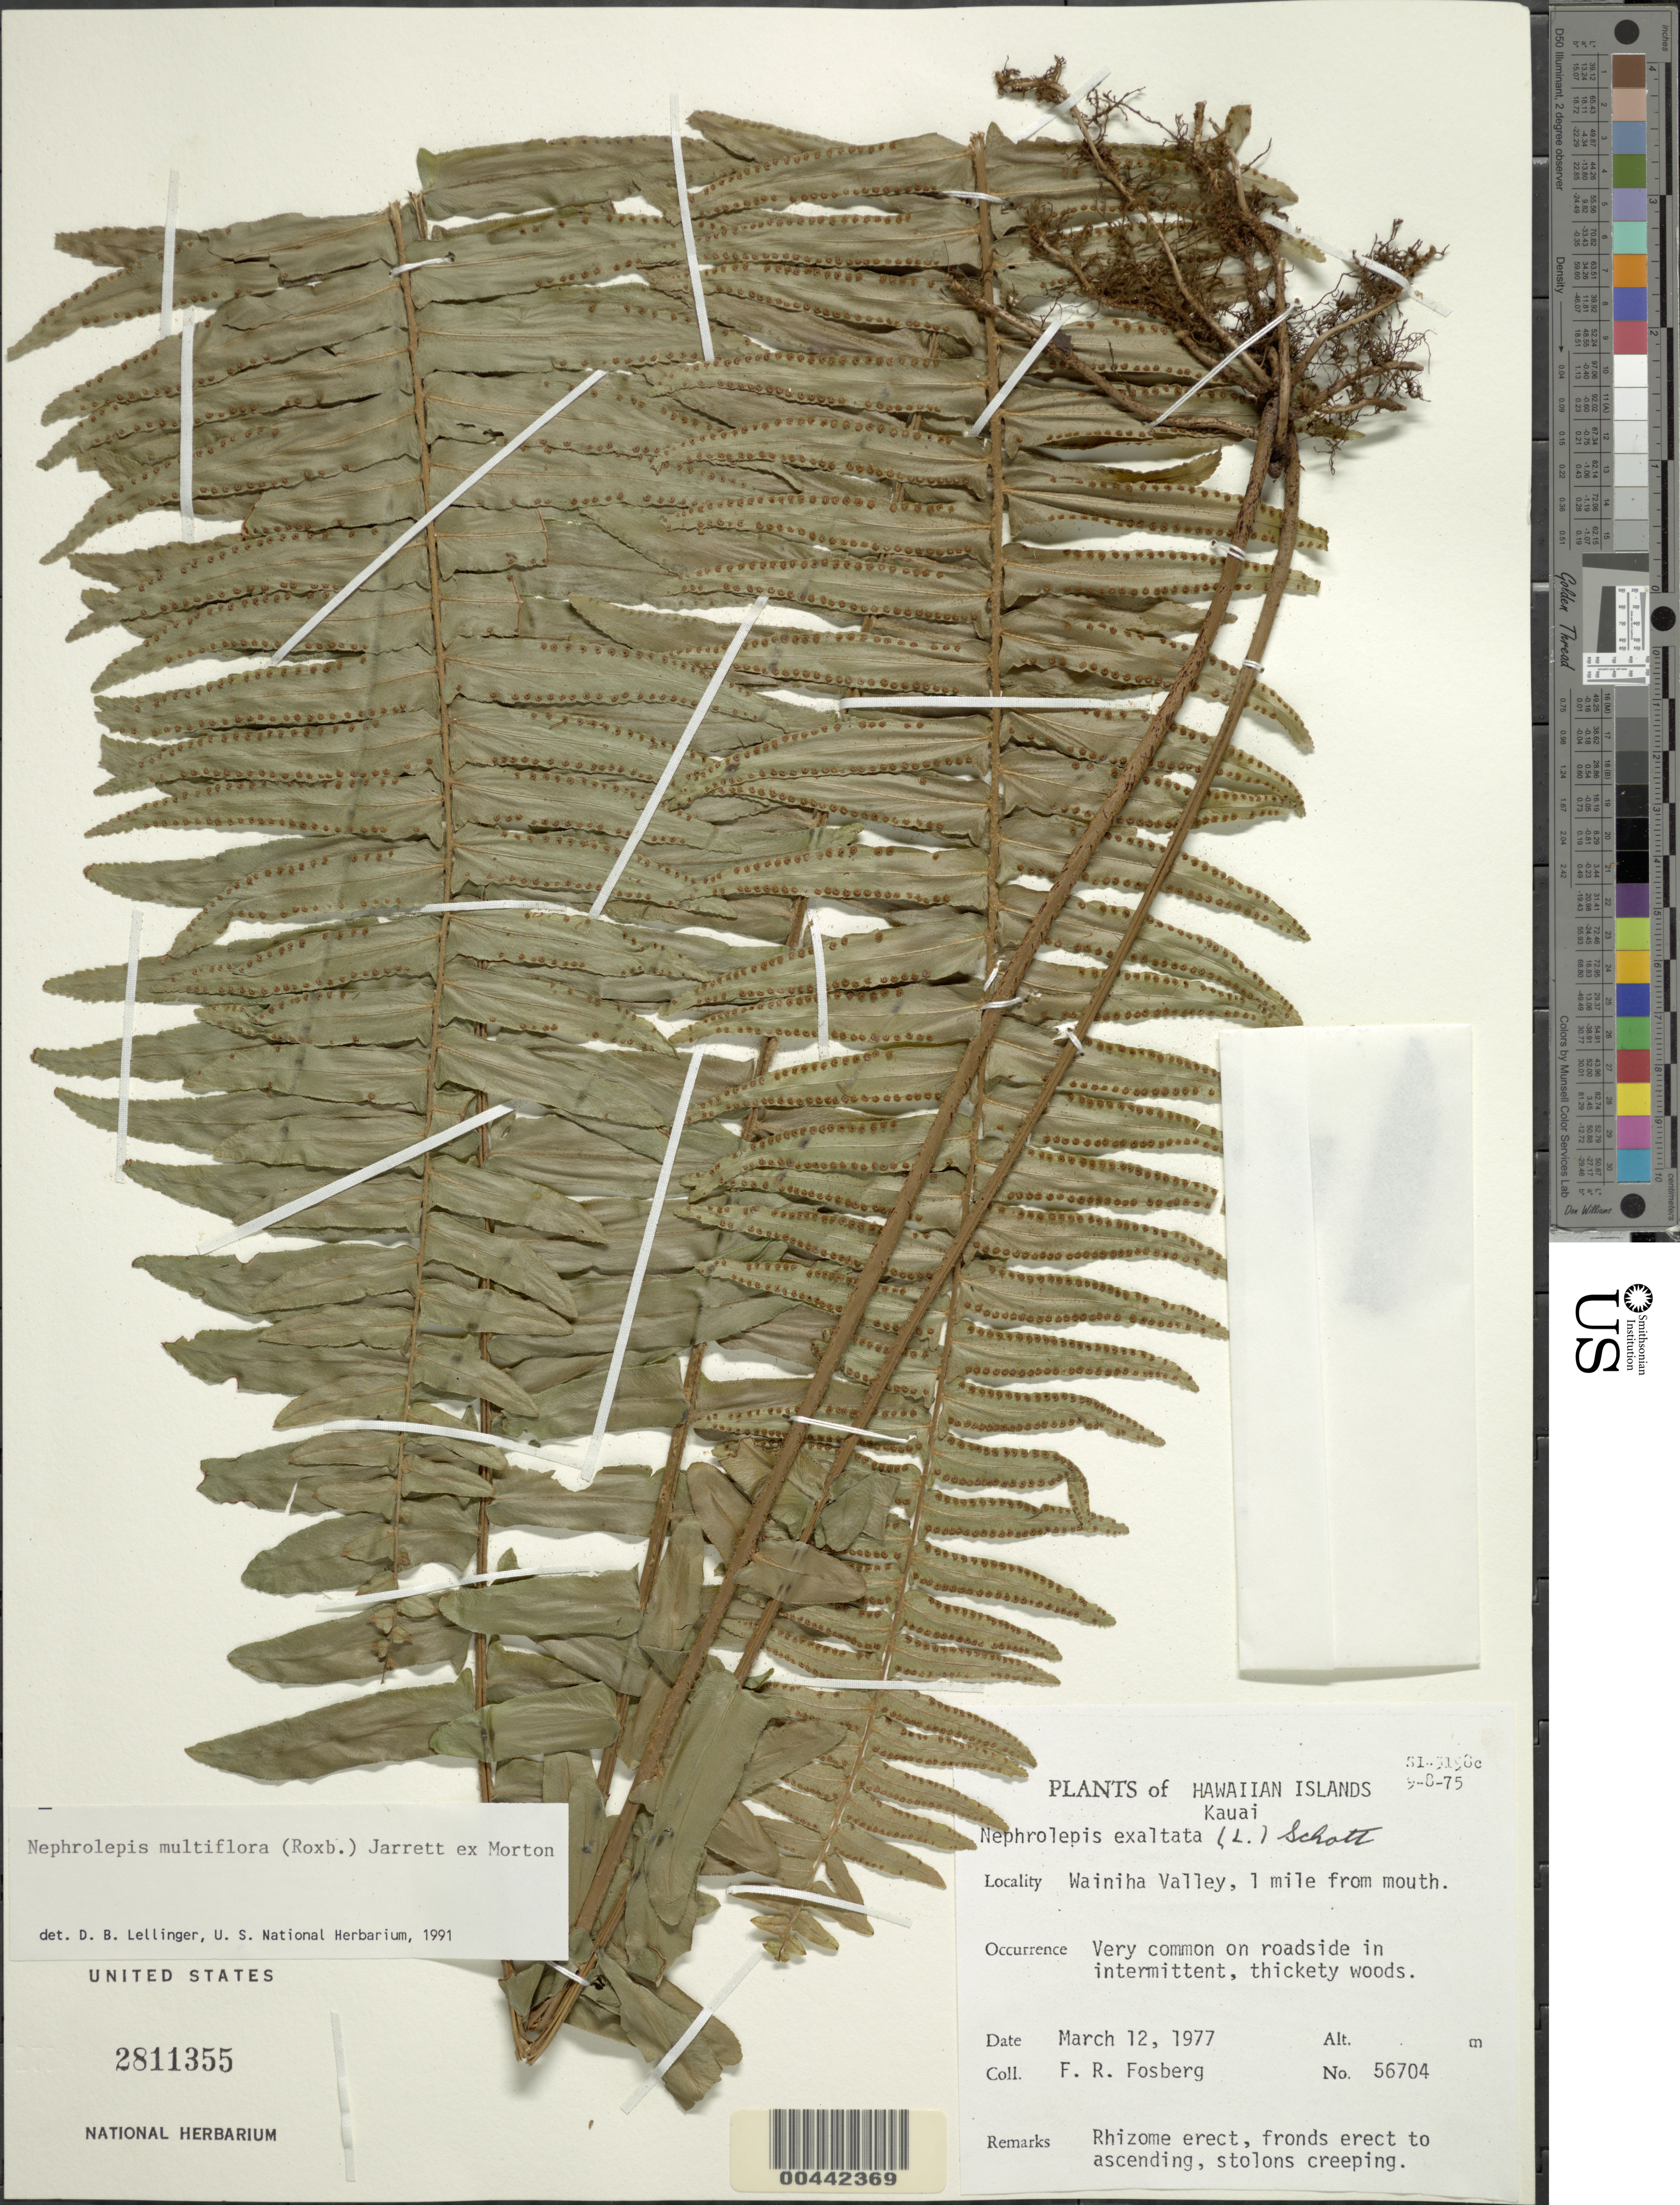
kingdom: Plantae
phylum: Tracheophyta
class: Polypodiopsida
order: Polypodiales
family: Nephrolepidaceae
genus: Nephrolepis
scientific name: Nephrolepis multiflora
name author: (Roxb.) F.M. Jarrett ex C.V. Morton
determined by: Lellinger, David B., (BOT), Smithsonian Institution - National Museum of Natural History (UNITED STATES)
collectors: F. R. Fosberg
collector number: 56704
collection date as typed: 12 Mar 1977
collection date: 1977-03-12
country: United States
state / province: Hawaii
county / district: Kauai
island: Kaua'i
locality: Wainiha Valley, 1 mi from mouth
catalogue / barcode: US 2811355